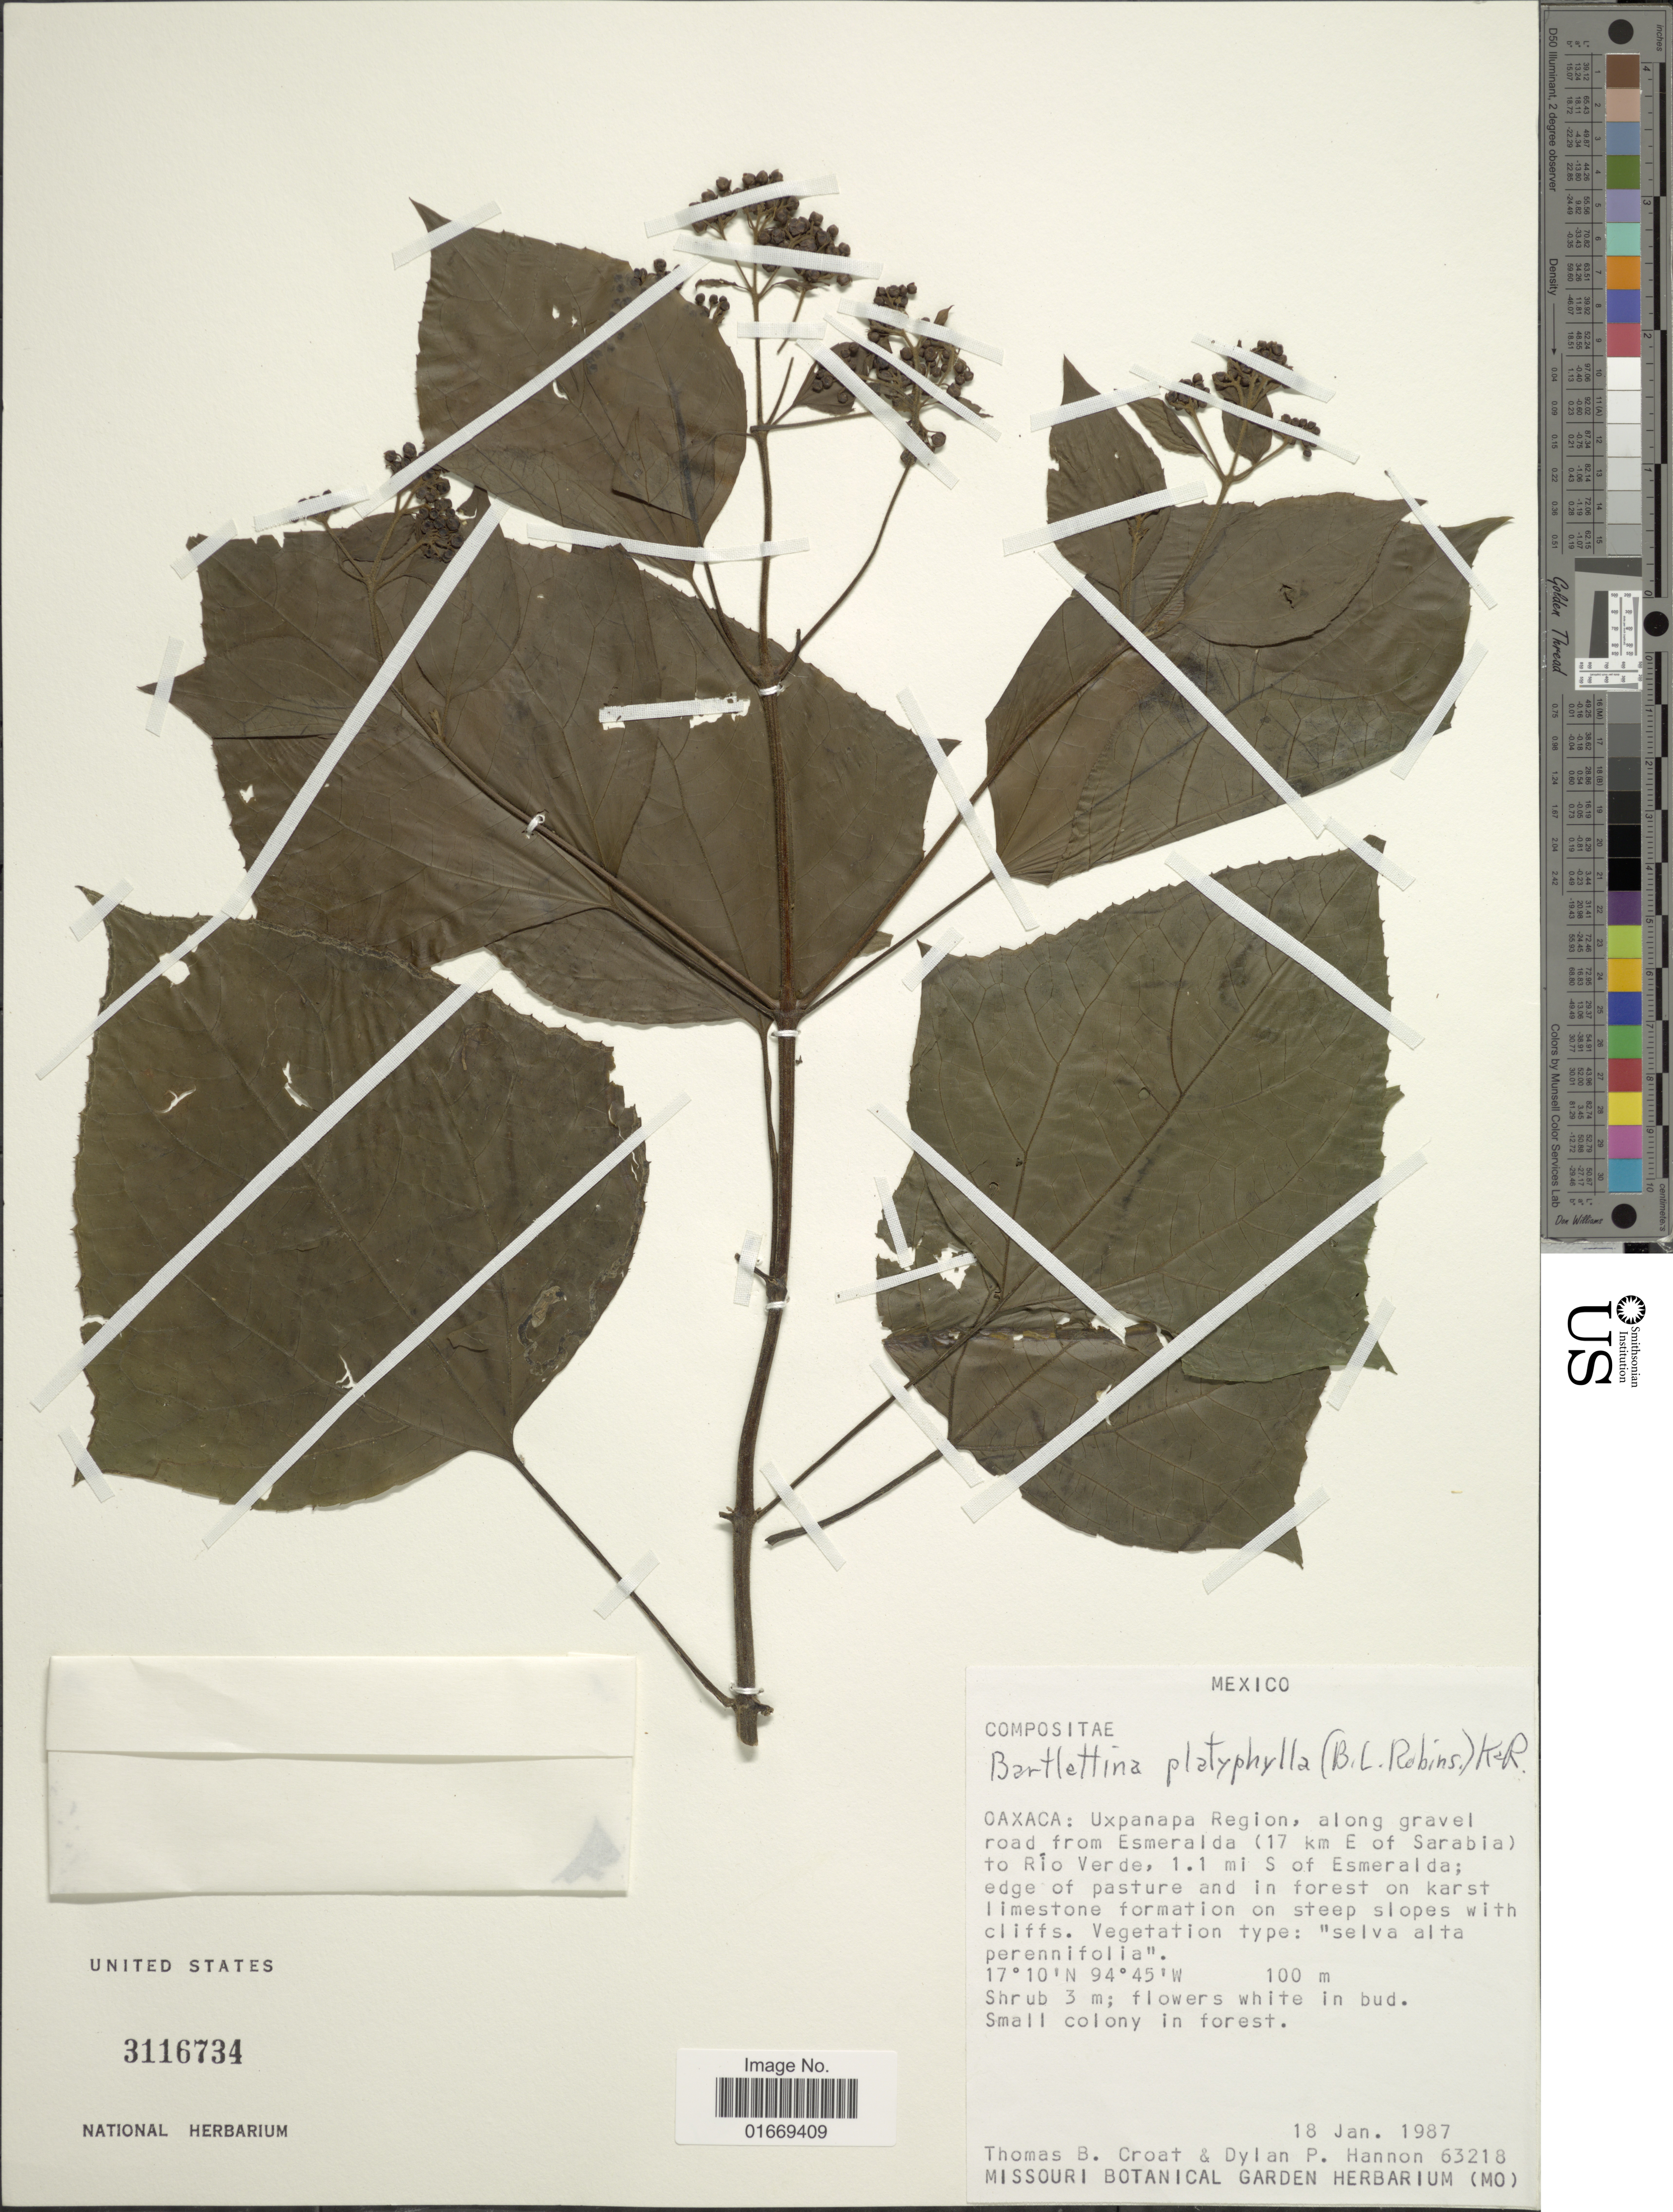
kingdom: Plantae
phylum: Tracheophyta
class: Magnoliopsida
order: Asterales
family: Asteraceae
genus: Bartlettina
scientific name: Bartlettina platyphylla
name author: (B.L. Rob.) R.M. King & H. Rob.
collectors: T. B. Croat & D. Hannon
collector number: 63218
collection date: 1987-01-18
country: Mexico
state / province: Oaxaca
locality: Uxpanapa Region, along gravel road from Esmeralda (17 km E of Sarabia) to Río Verde, 1.1 mi S of Esmeralda; edge of pasture and in forest on karts limestone formation on steep slopes with cliffs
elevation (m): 100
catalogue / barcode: US 3116734